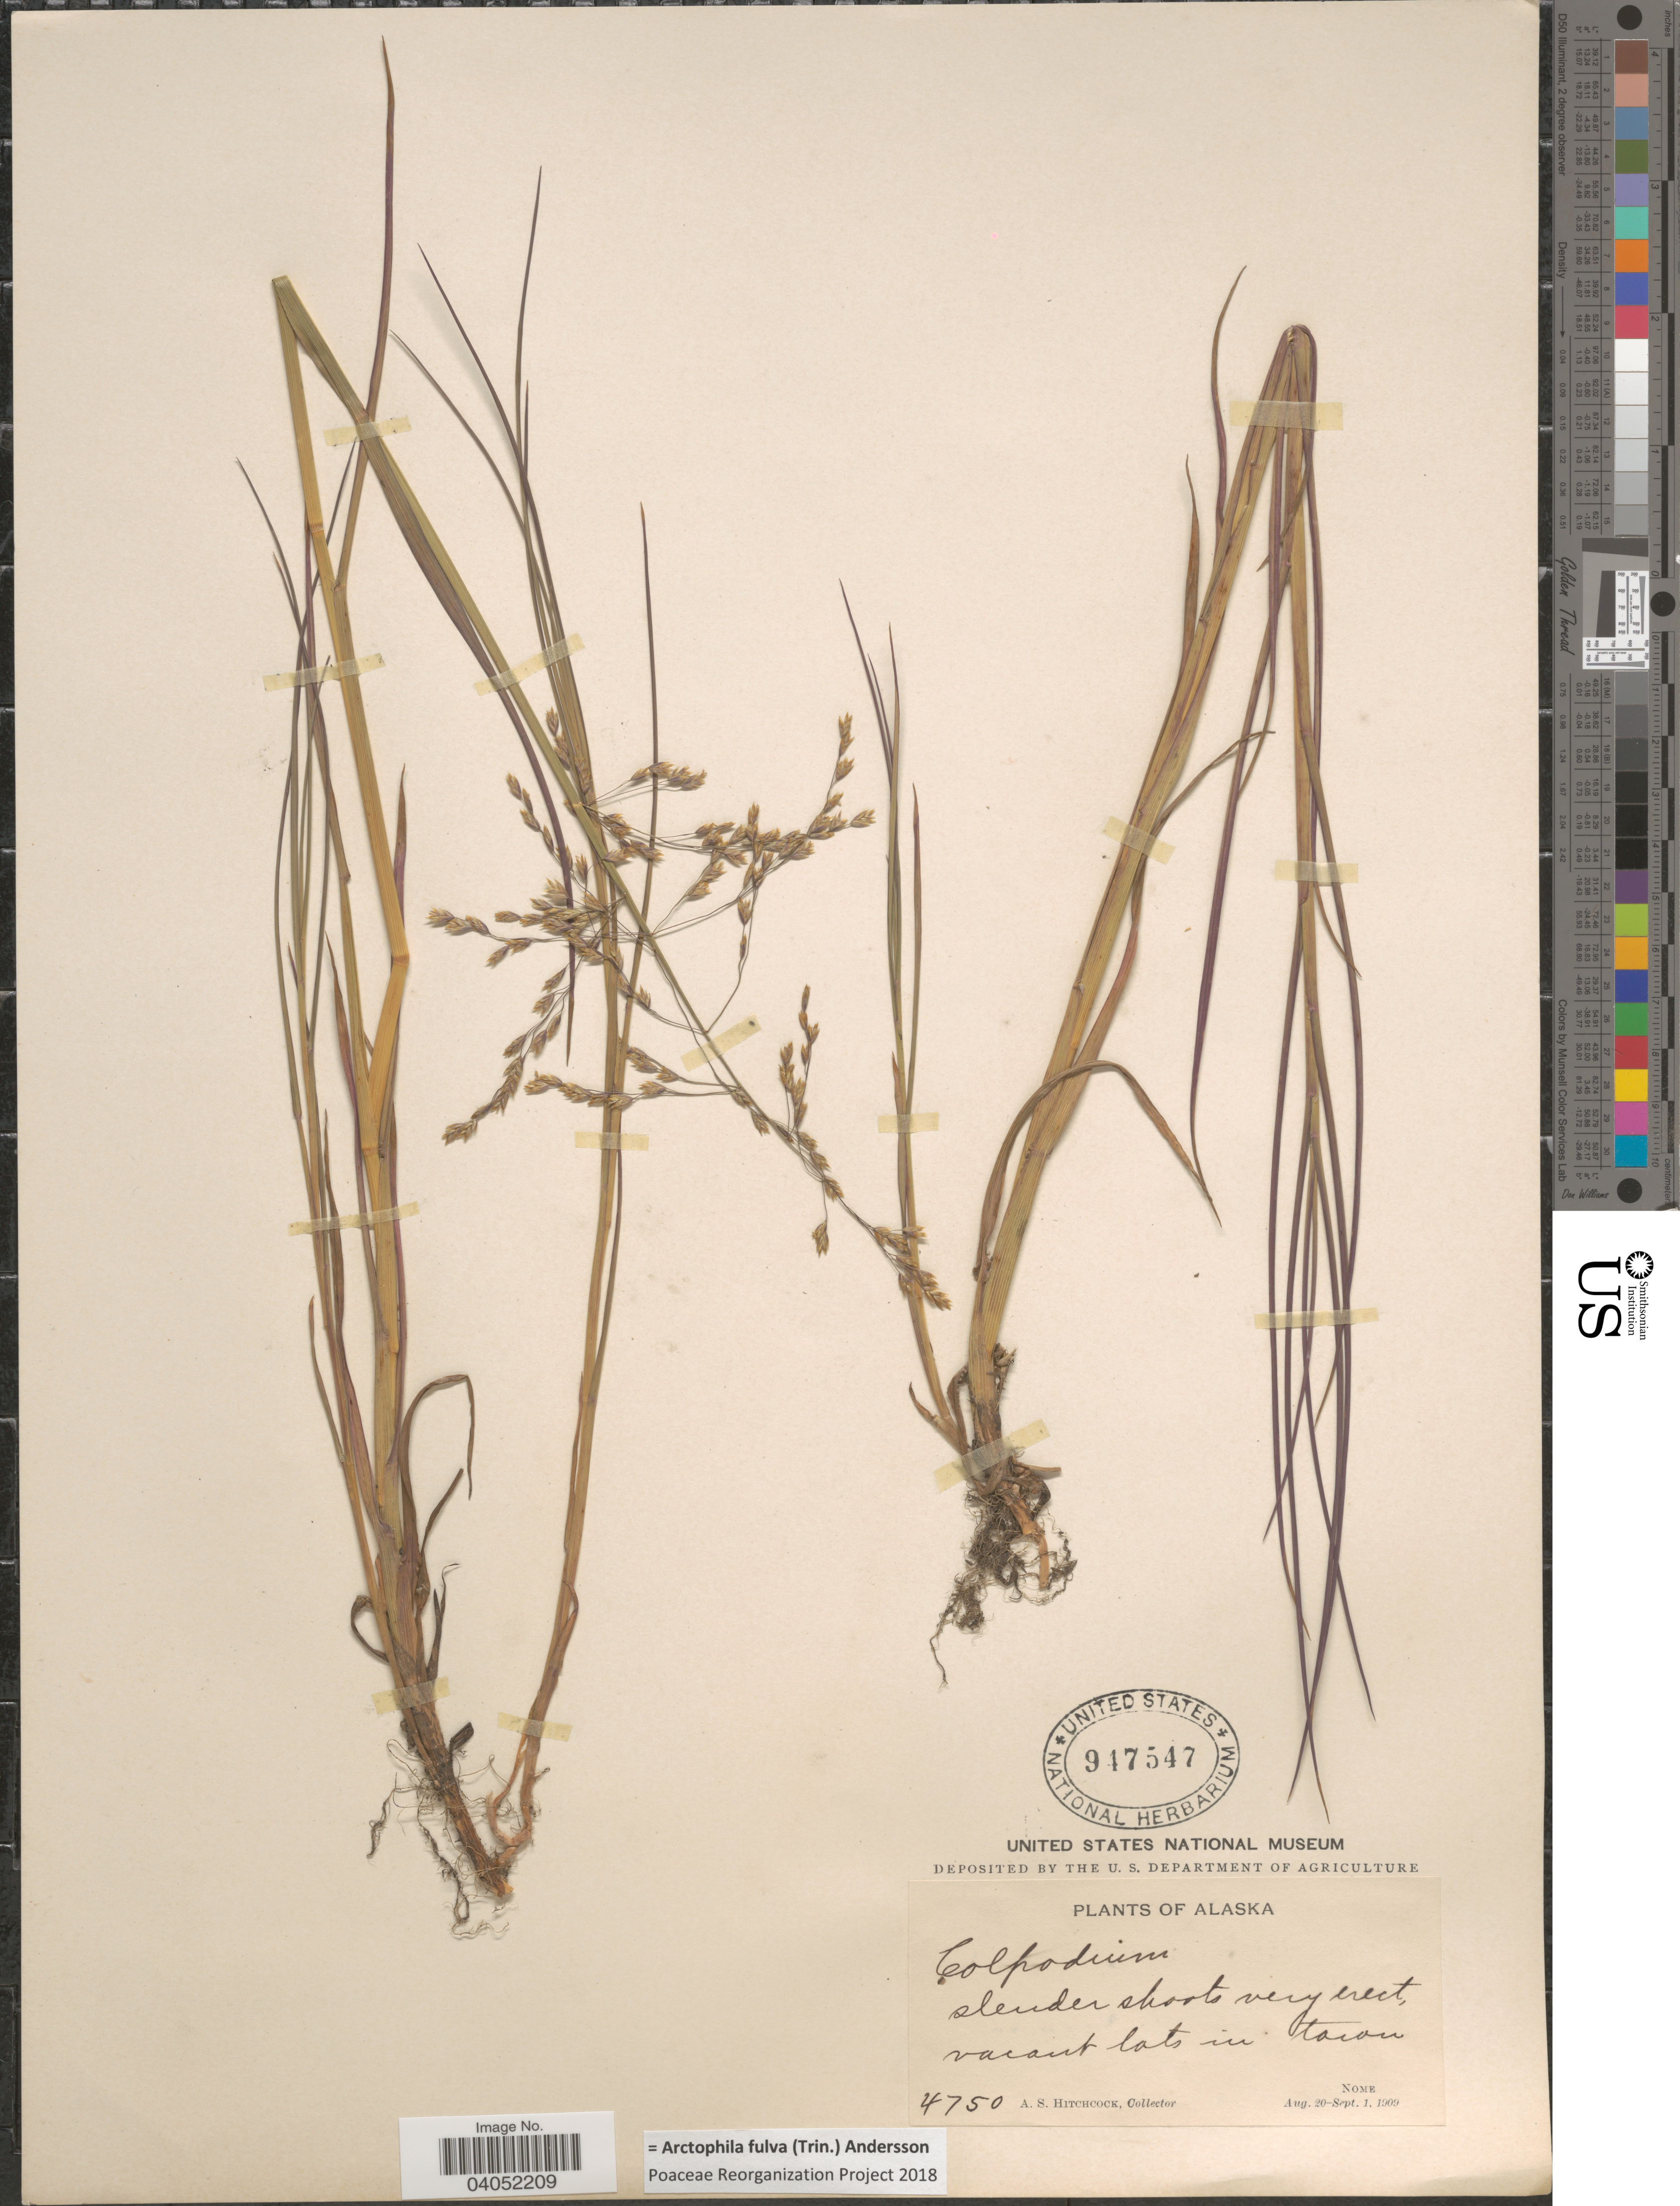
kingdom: Plantae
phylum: Tracheophyta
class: Liliopsida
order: Poales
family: Poaceae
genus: Arctophila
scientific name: Arctophila fulva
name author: (Trin.) Andersson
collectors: A. S. Hitchcock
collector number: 4750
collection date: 1909-08-20/1909-09-01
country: United States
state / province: Alaska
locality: Nome.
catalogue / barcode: US 947547